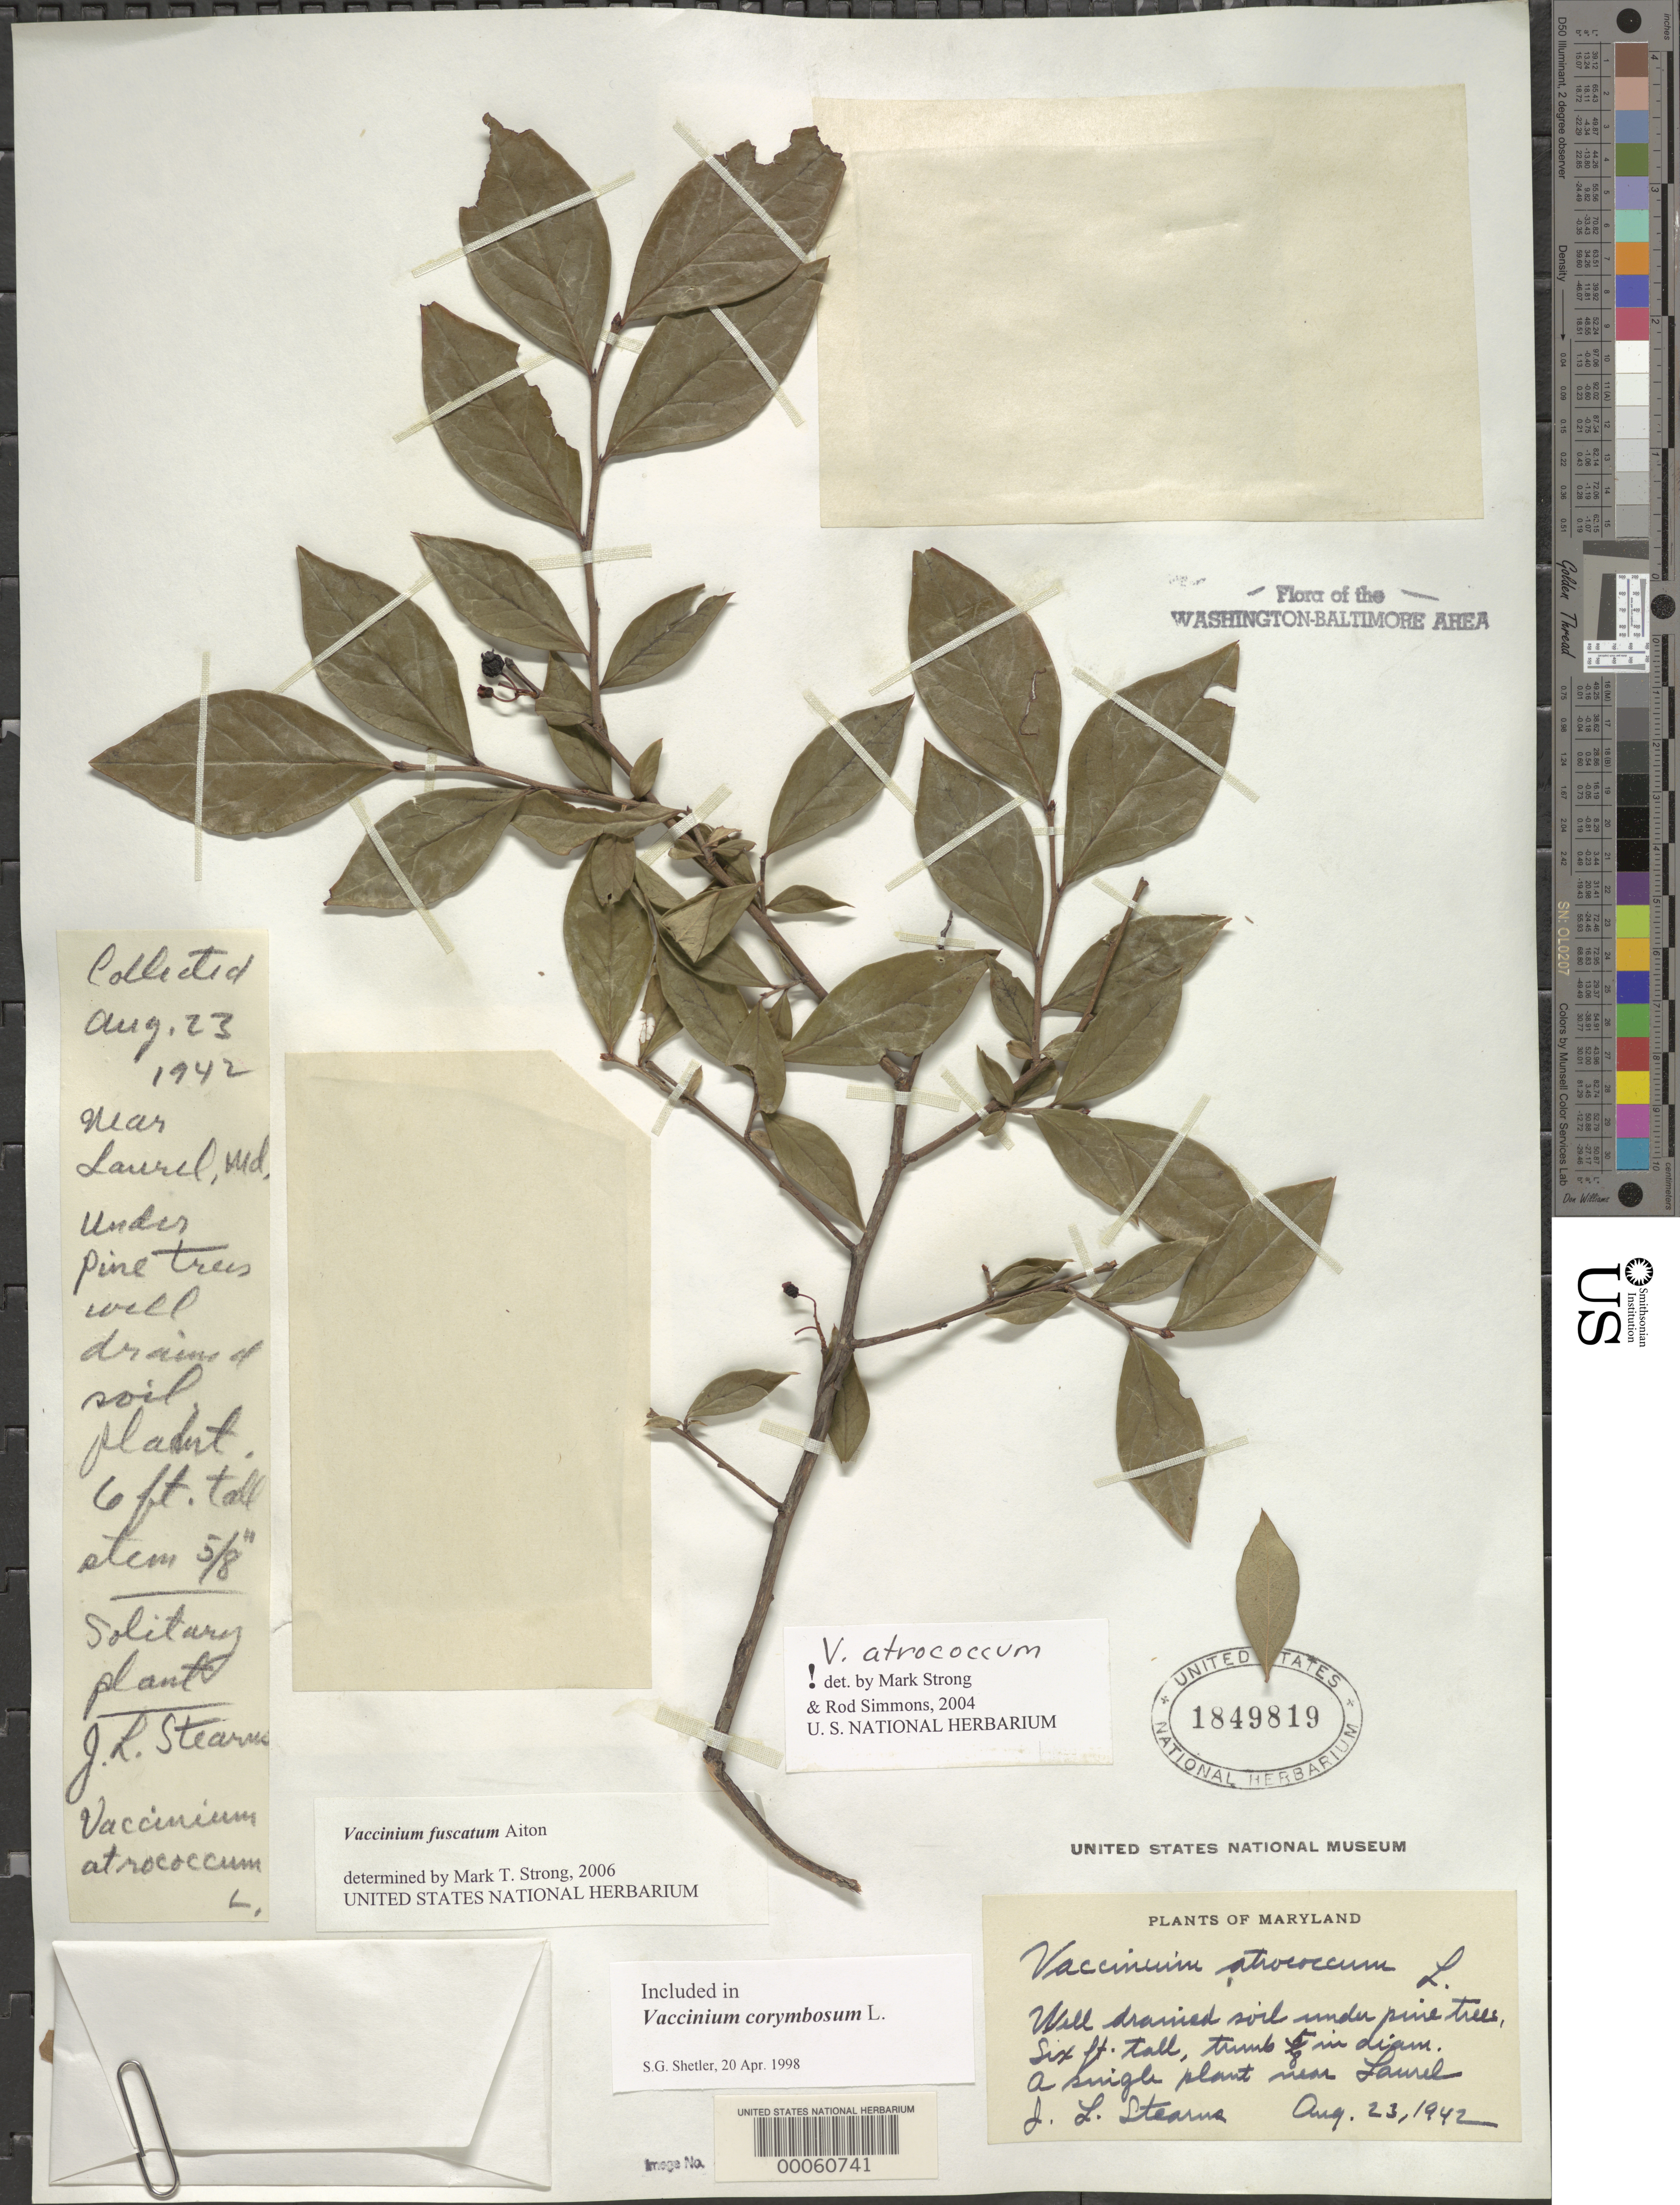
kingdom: Plantae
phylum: Tracheophyta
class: Magnoliopsida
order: Ericales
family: Ericaceae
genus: Vaccinium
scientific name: Vaccinium corymbosum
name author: L.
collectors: J. Stearns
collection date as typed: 23 Aug 1942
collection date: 1942-08-23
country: United States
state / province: Maryland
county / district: Prince George's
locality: Laurel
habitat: Well drained soil under pine trees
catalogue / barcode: US 1849819